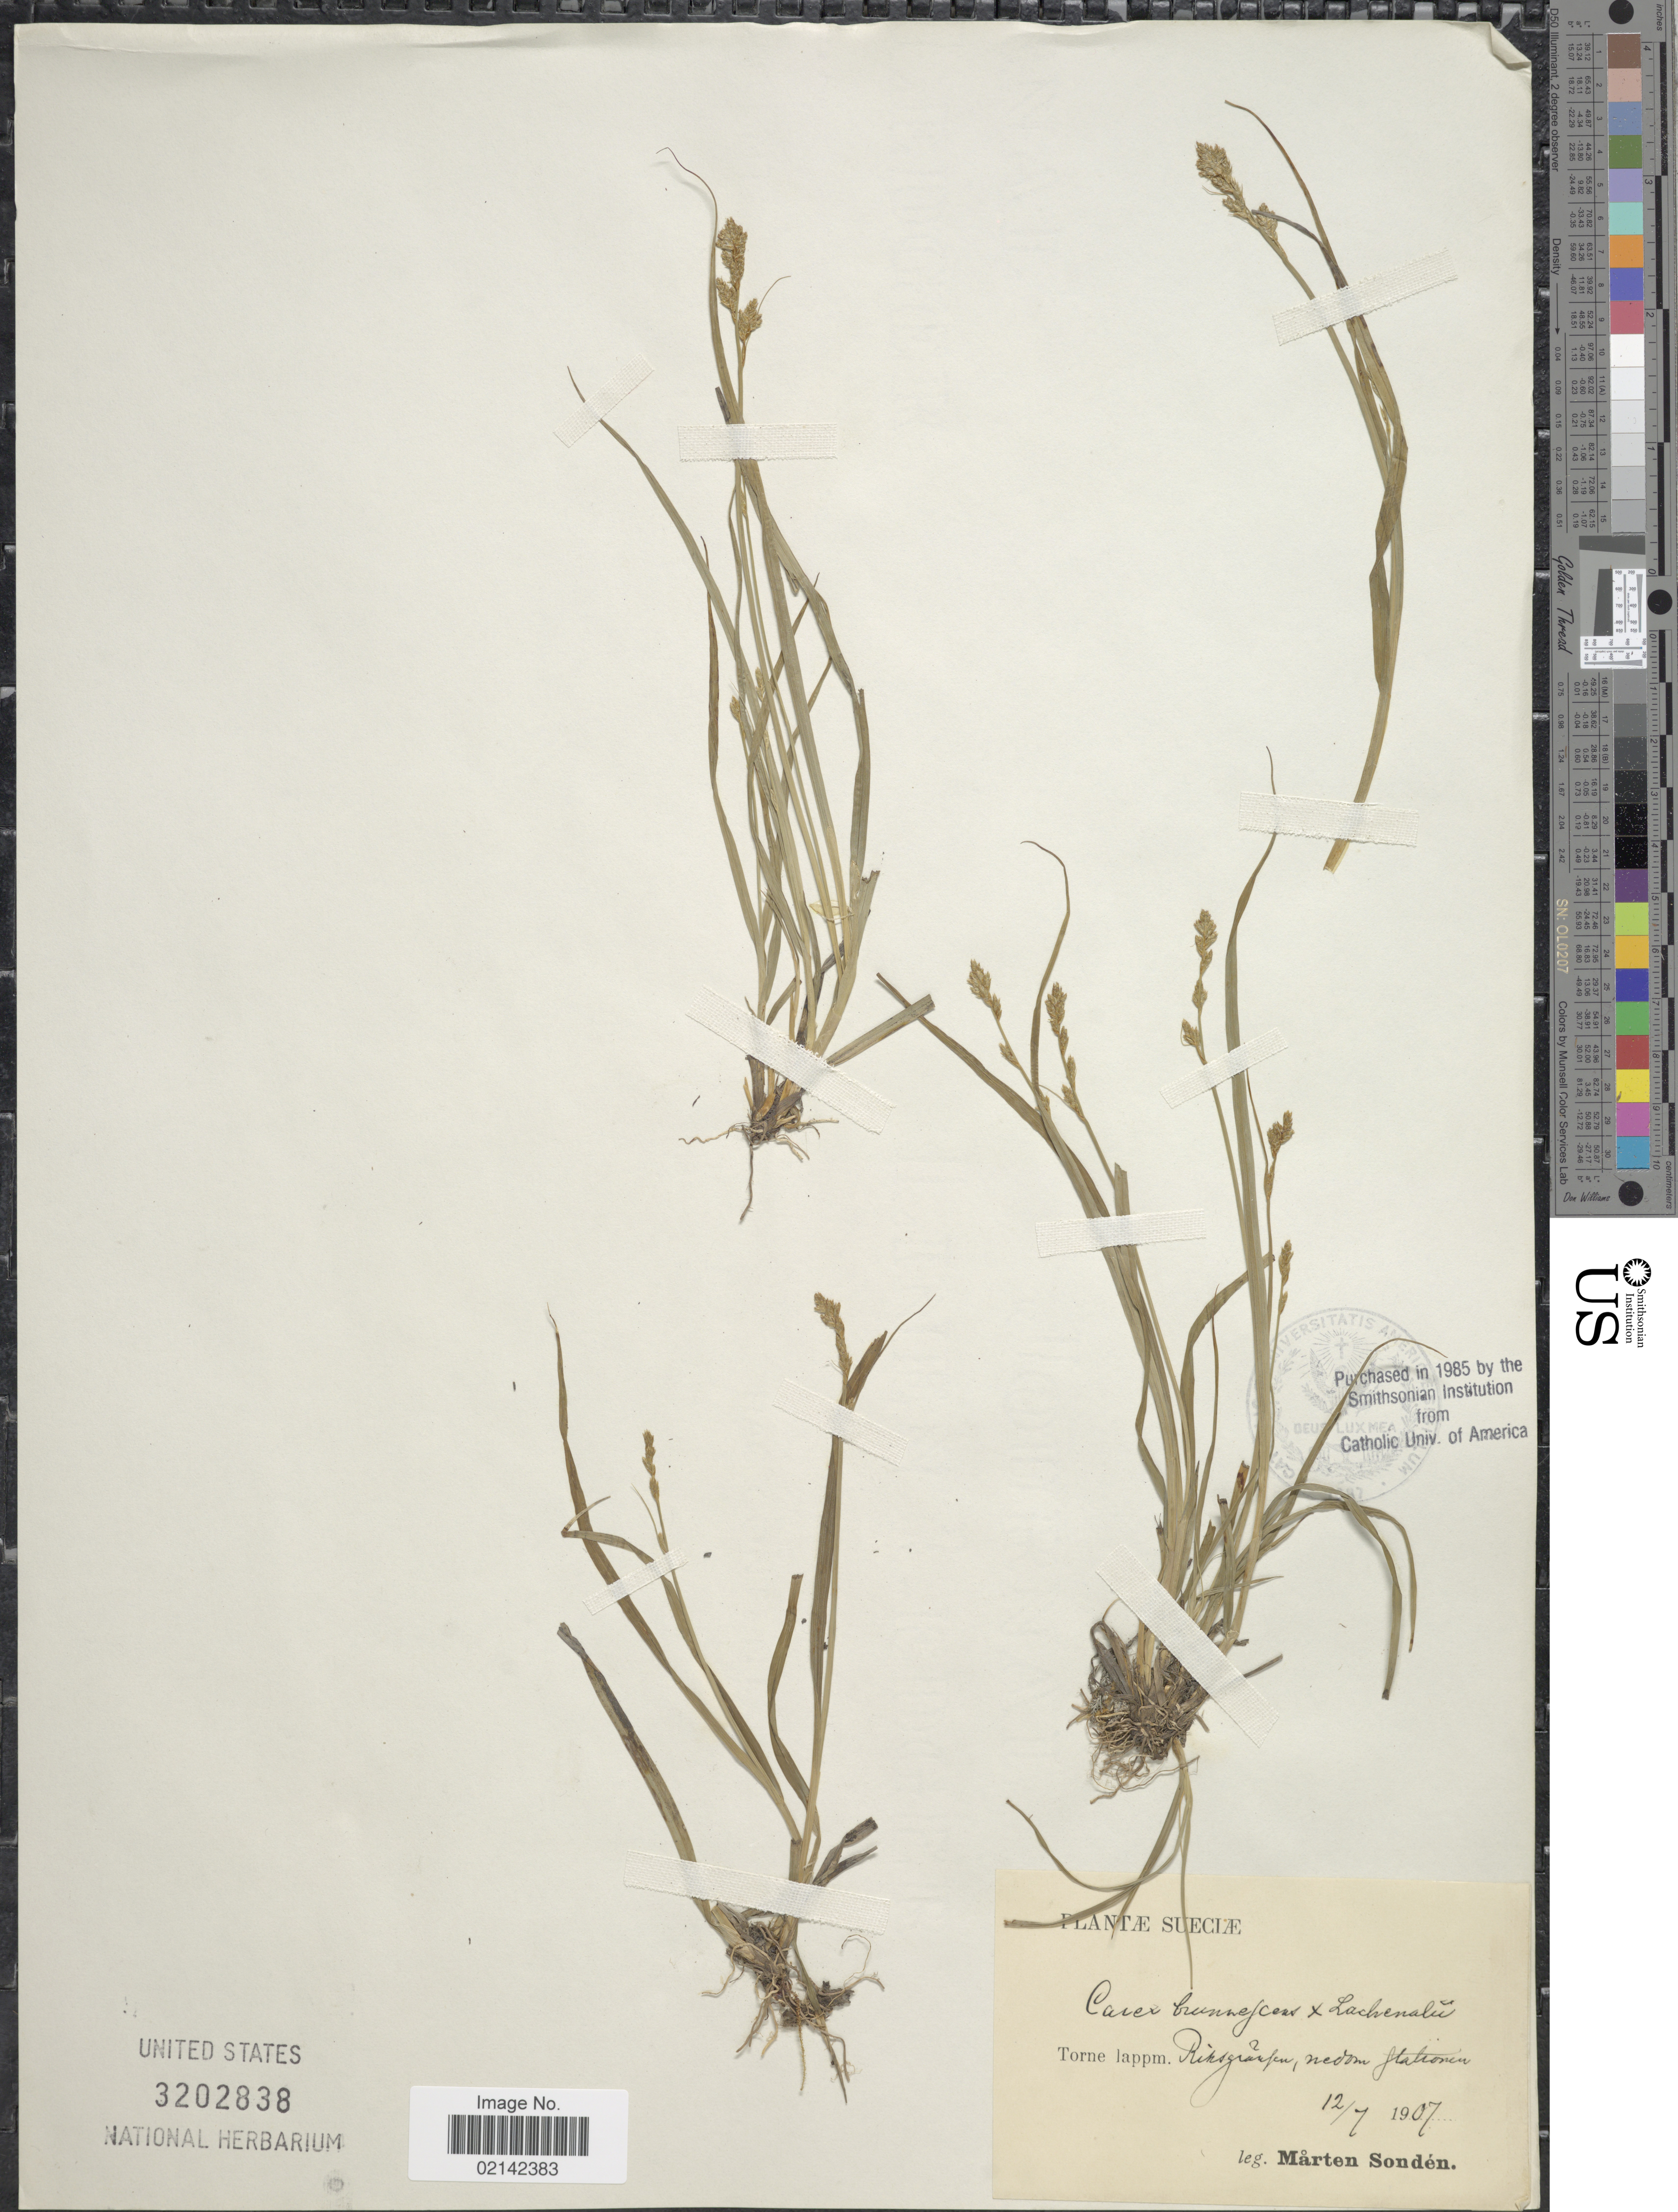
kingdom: Plantae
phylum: Tracheophyta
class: Liliopsida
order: Poales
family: Cyperaceae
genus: Carex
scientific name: Carex brunnescens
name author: (Pers.) Poir.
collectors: M. Sondén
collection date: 1907-07-12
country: Sweden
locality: Torne lappm. Riksgransen. nedom stationen.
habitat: nedom stationen.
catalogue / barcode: US 3202838